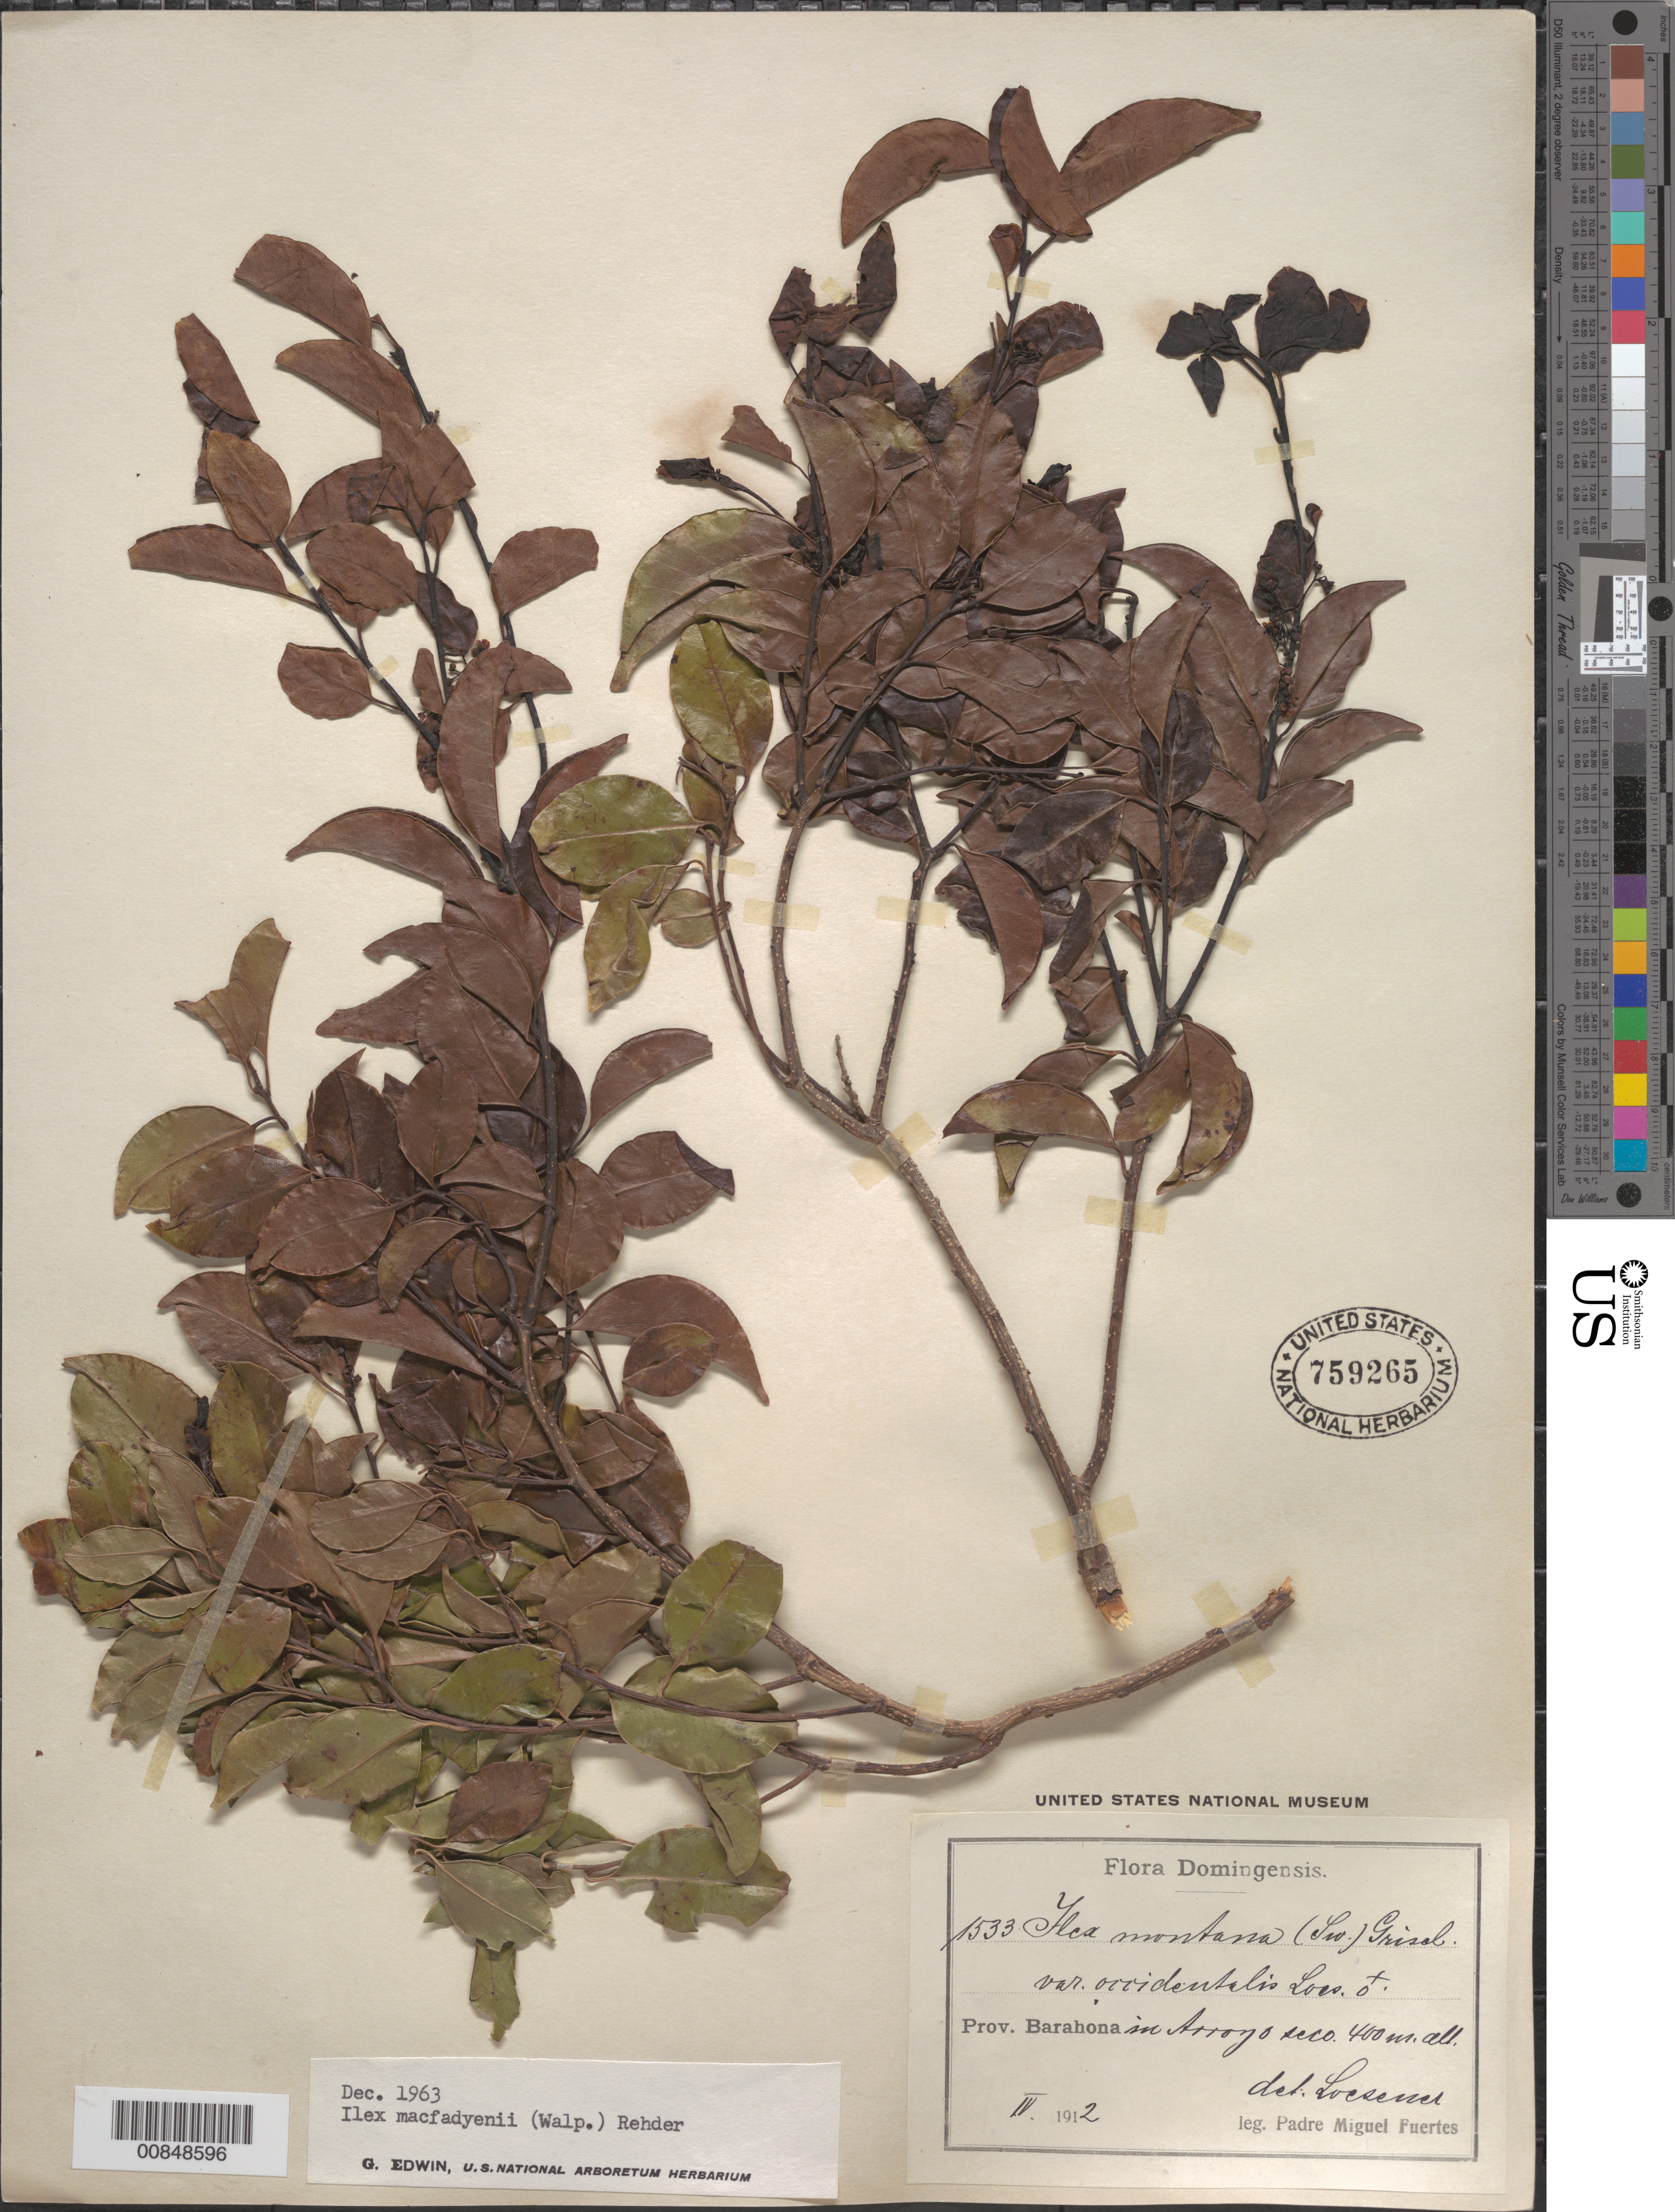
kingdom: Plantae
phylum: Tracheophyta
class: Magnoliopsida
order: Aquifoliales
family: Aquifoliaceae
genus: Ilex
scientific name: Ilex macfadyenii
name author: Rehder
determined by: Edwin, G.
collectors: M. D. Fuertes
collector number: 1533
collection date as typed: Apr 1912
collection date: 1912-04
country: Dominican Republic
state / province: Barahona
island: Hispaniola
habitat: In arroyo seco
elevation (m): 400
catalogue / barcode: US 759265